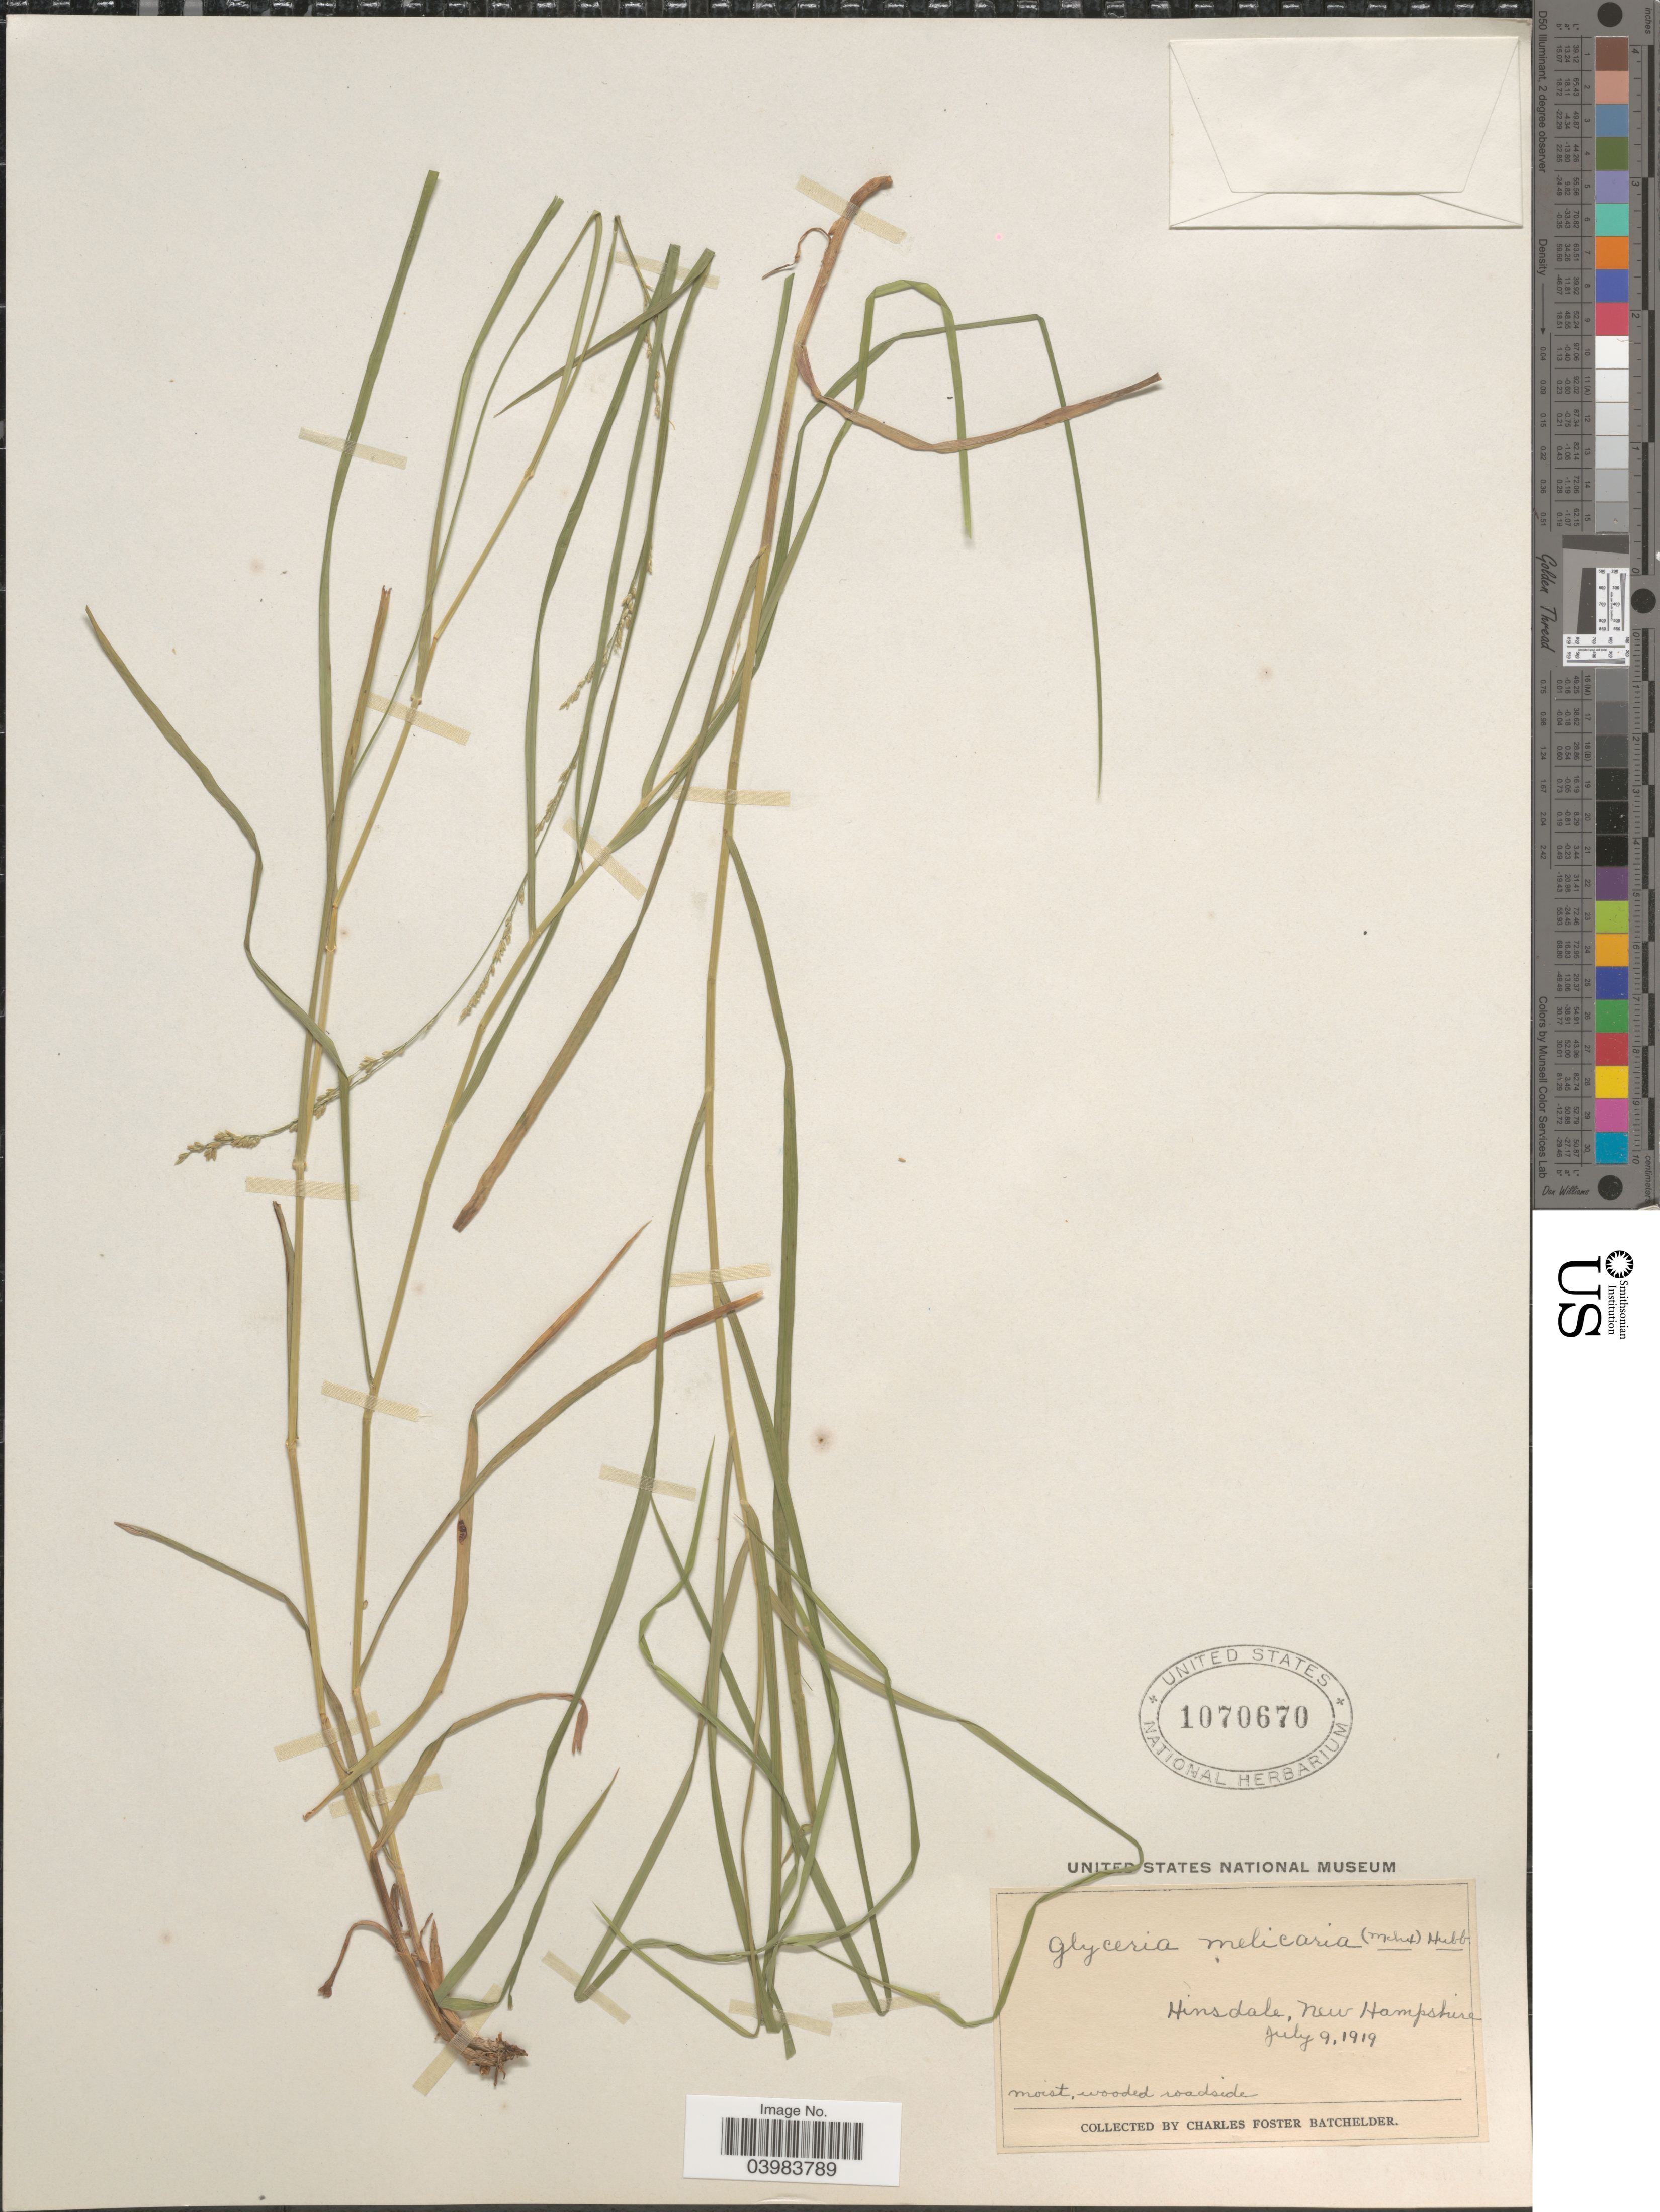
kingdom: Plantae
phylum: Tracheophyta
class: Liliopsida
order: Poales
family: Poaceae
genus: Glyceria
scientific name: Glyceria melicaria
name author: (Michx.) F.T. Hubb.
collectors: C. Batchelder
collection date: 1919-07-09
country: United States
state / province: New Hampshire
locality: Hinsdale.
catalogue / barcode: US 1070670